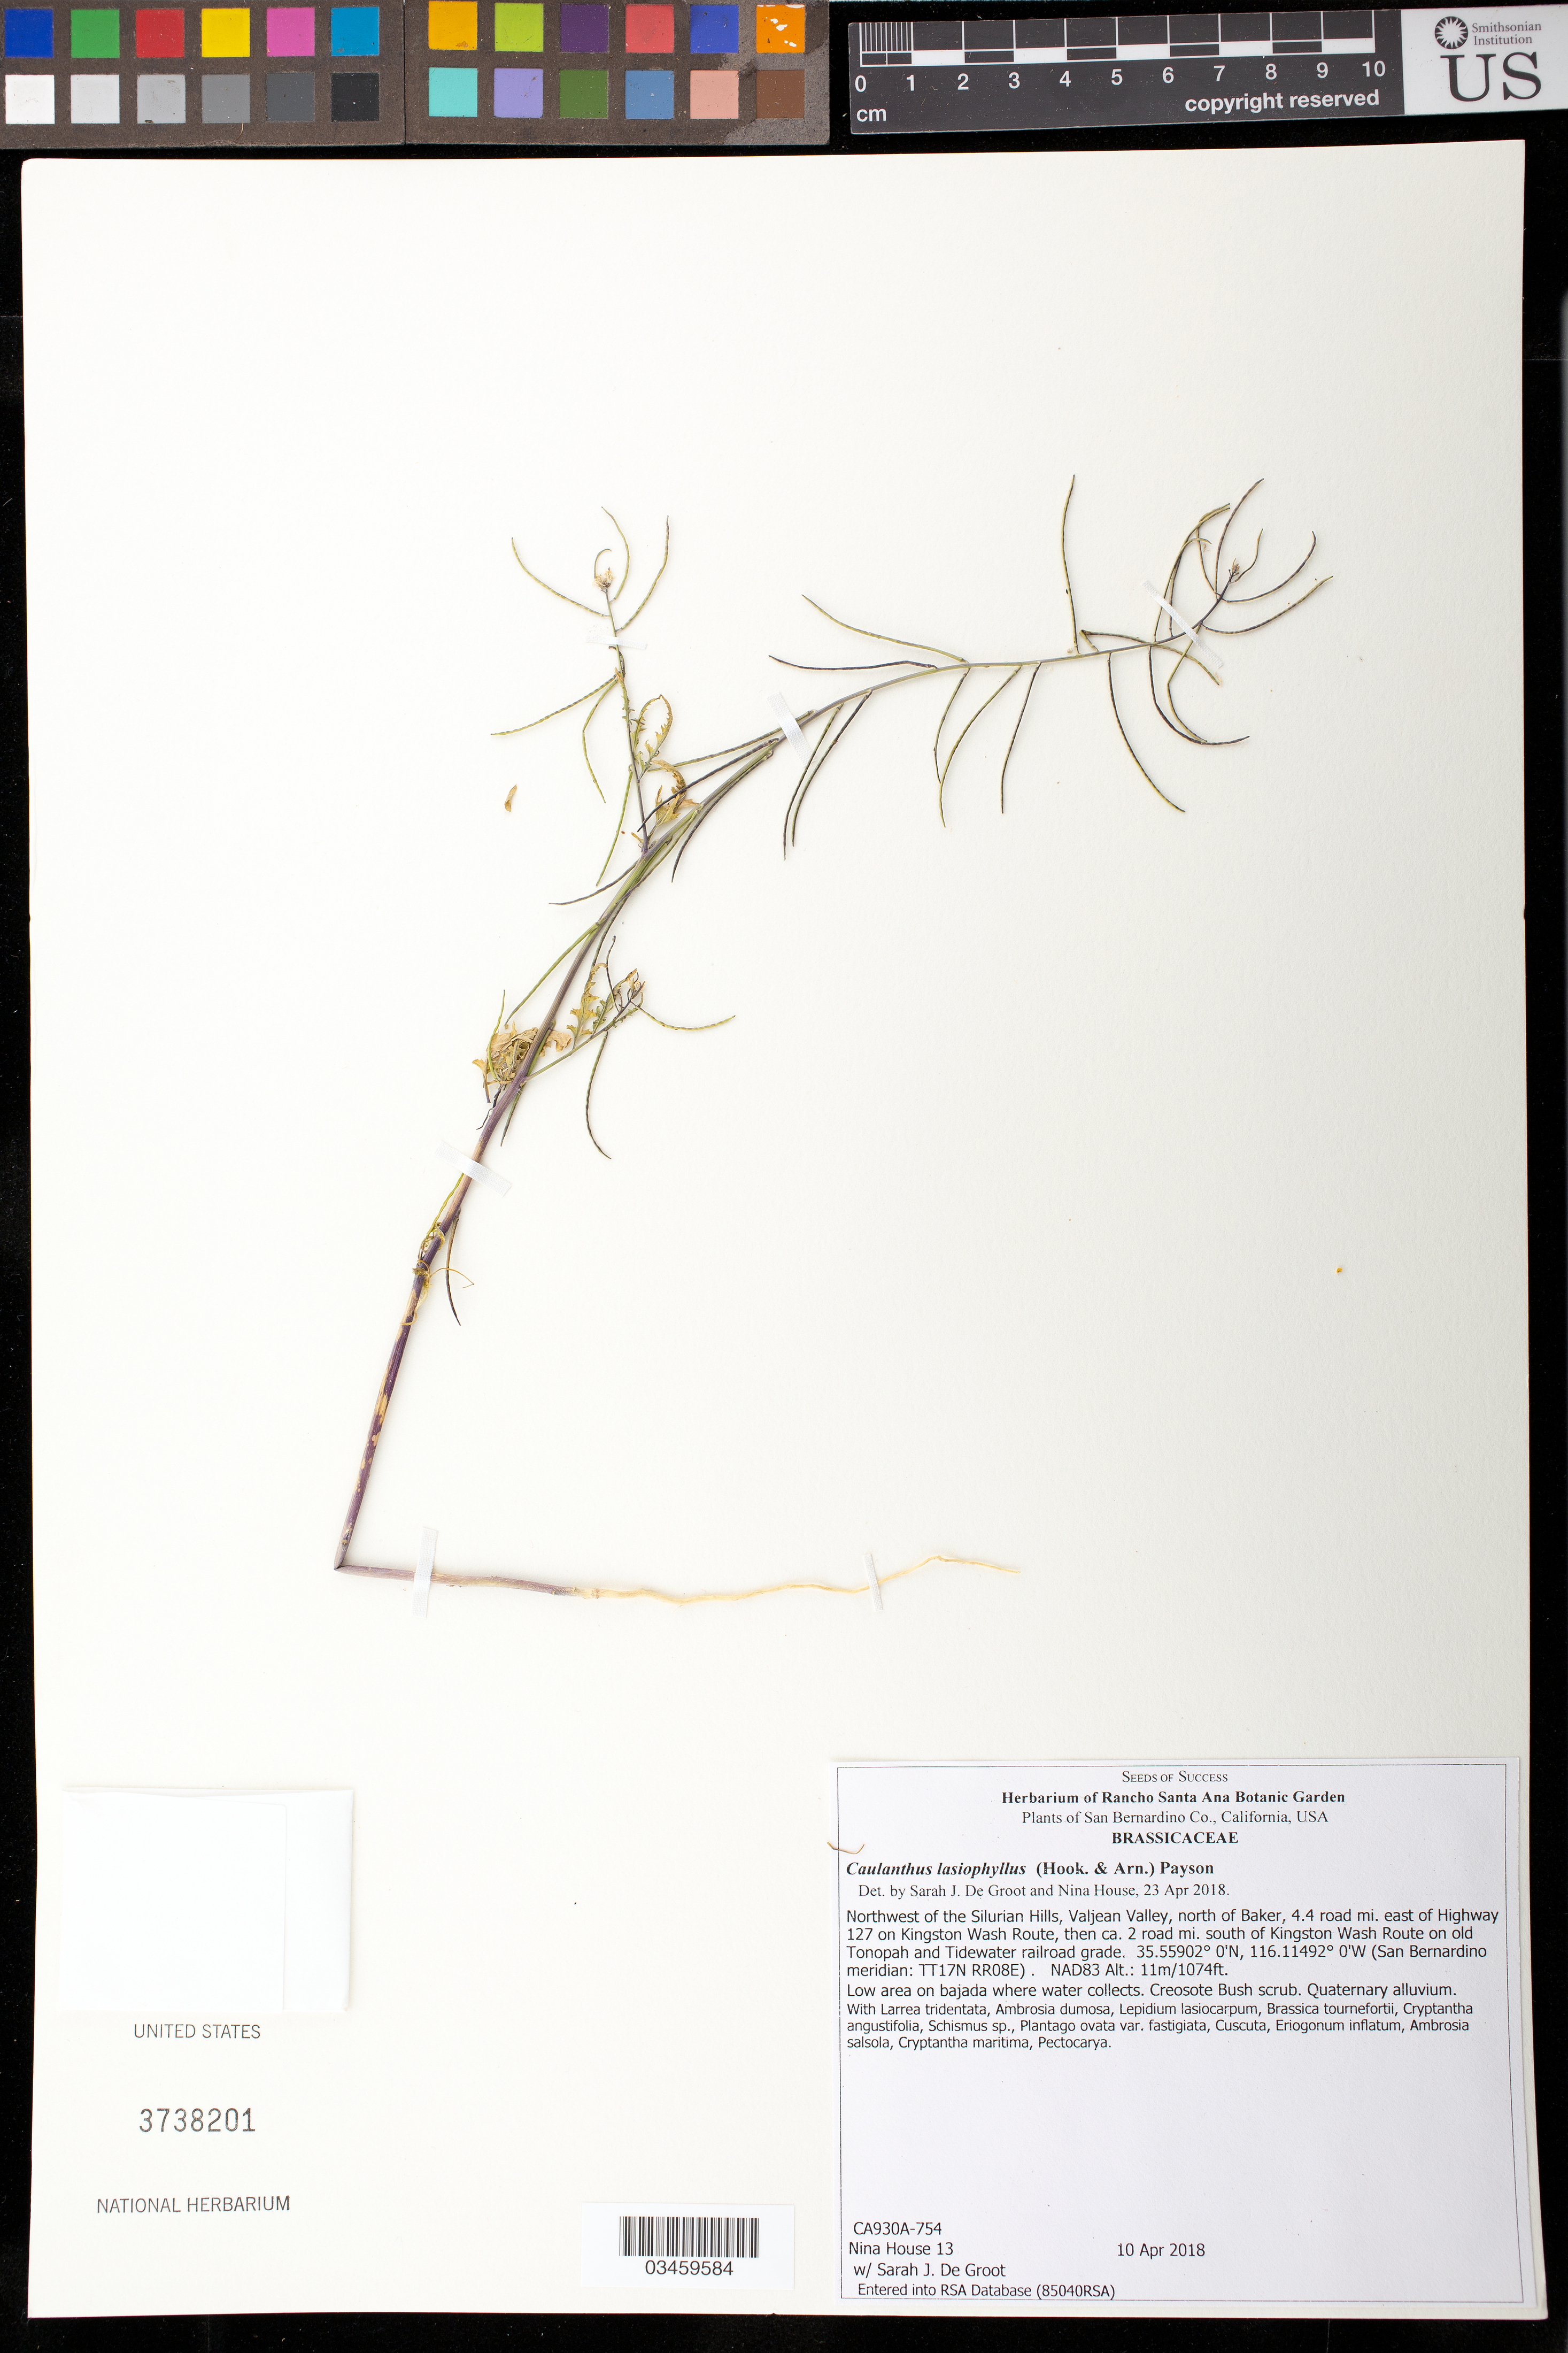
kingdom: Plantae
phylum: Tracheophyta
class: Magnoliopsida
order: Brassicales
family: Brassicaceae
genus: Caulanthus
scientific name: Caulanthus lasiophyllus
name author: (Hook. & Arn.) Payson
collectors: N. House & S. De Groot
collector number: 13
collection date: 2018-04-10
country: United States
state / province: California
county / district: San Bernardino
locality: NW of the Silurian Hills, Valjean Valley, N of Baker, 4.4 road mi. E of Hwy 127 on Kingston Wash Route, 2 road mi S of Kingston Wash Route on old Tonopah and Tidewater railroad grade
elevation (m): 11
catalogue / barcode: US 3738201